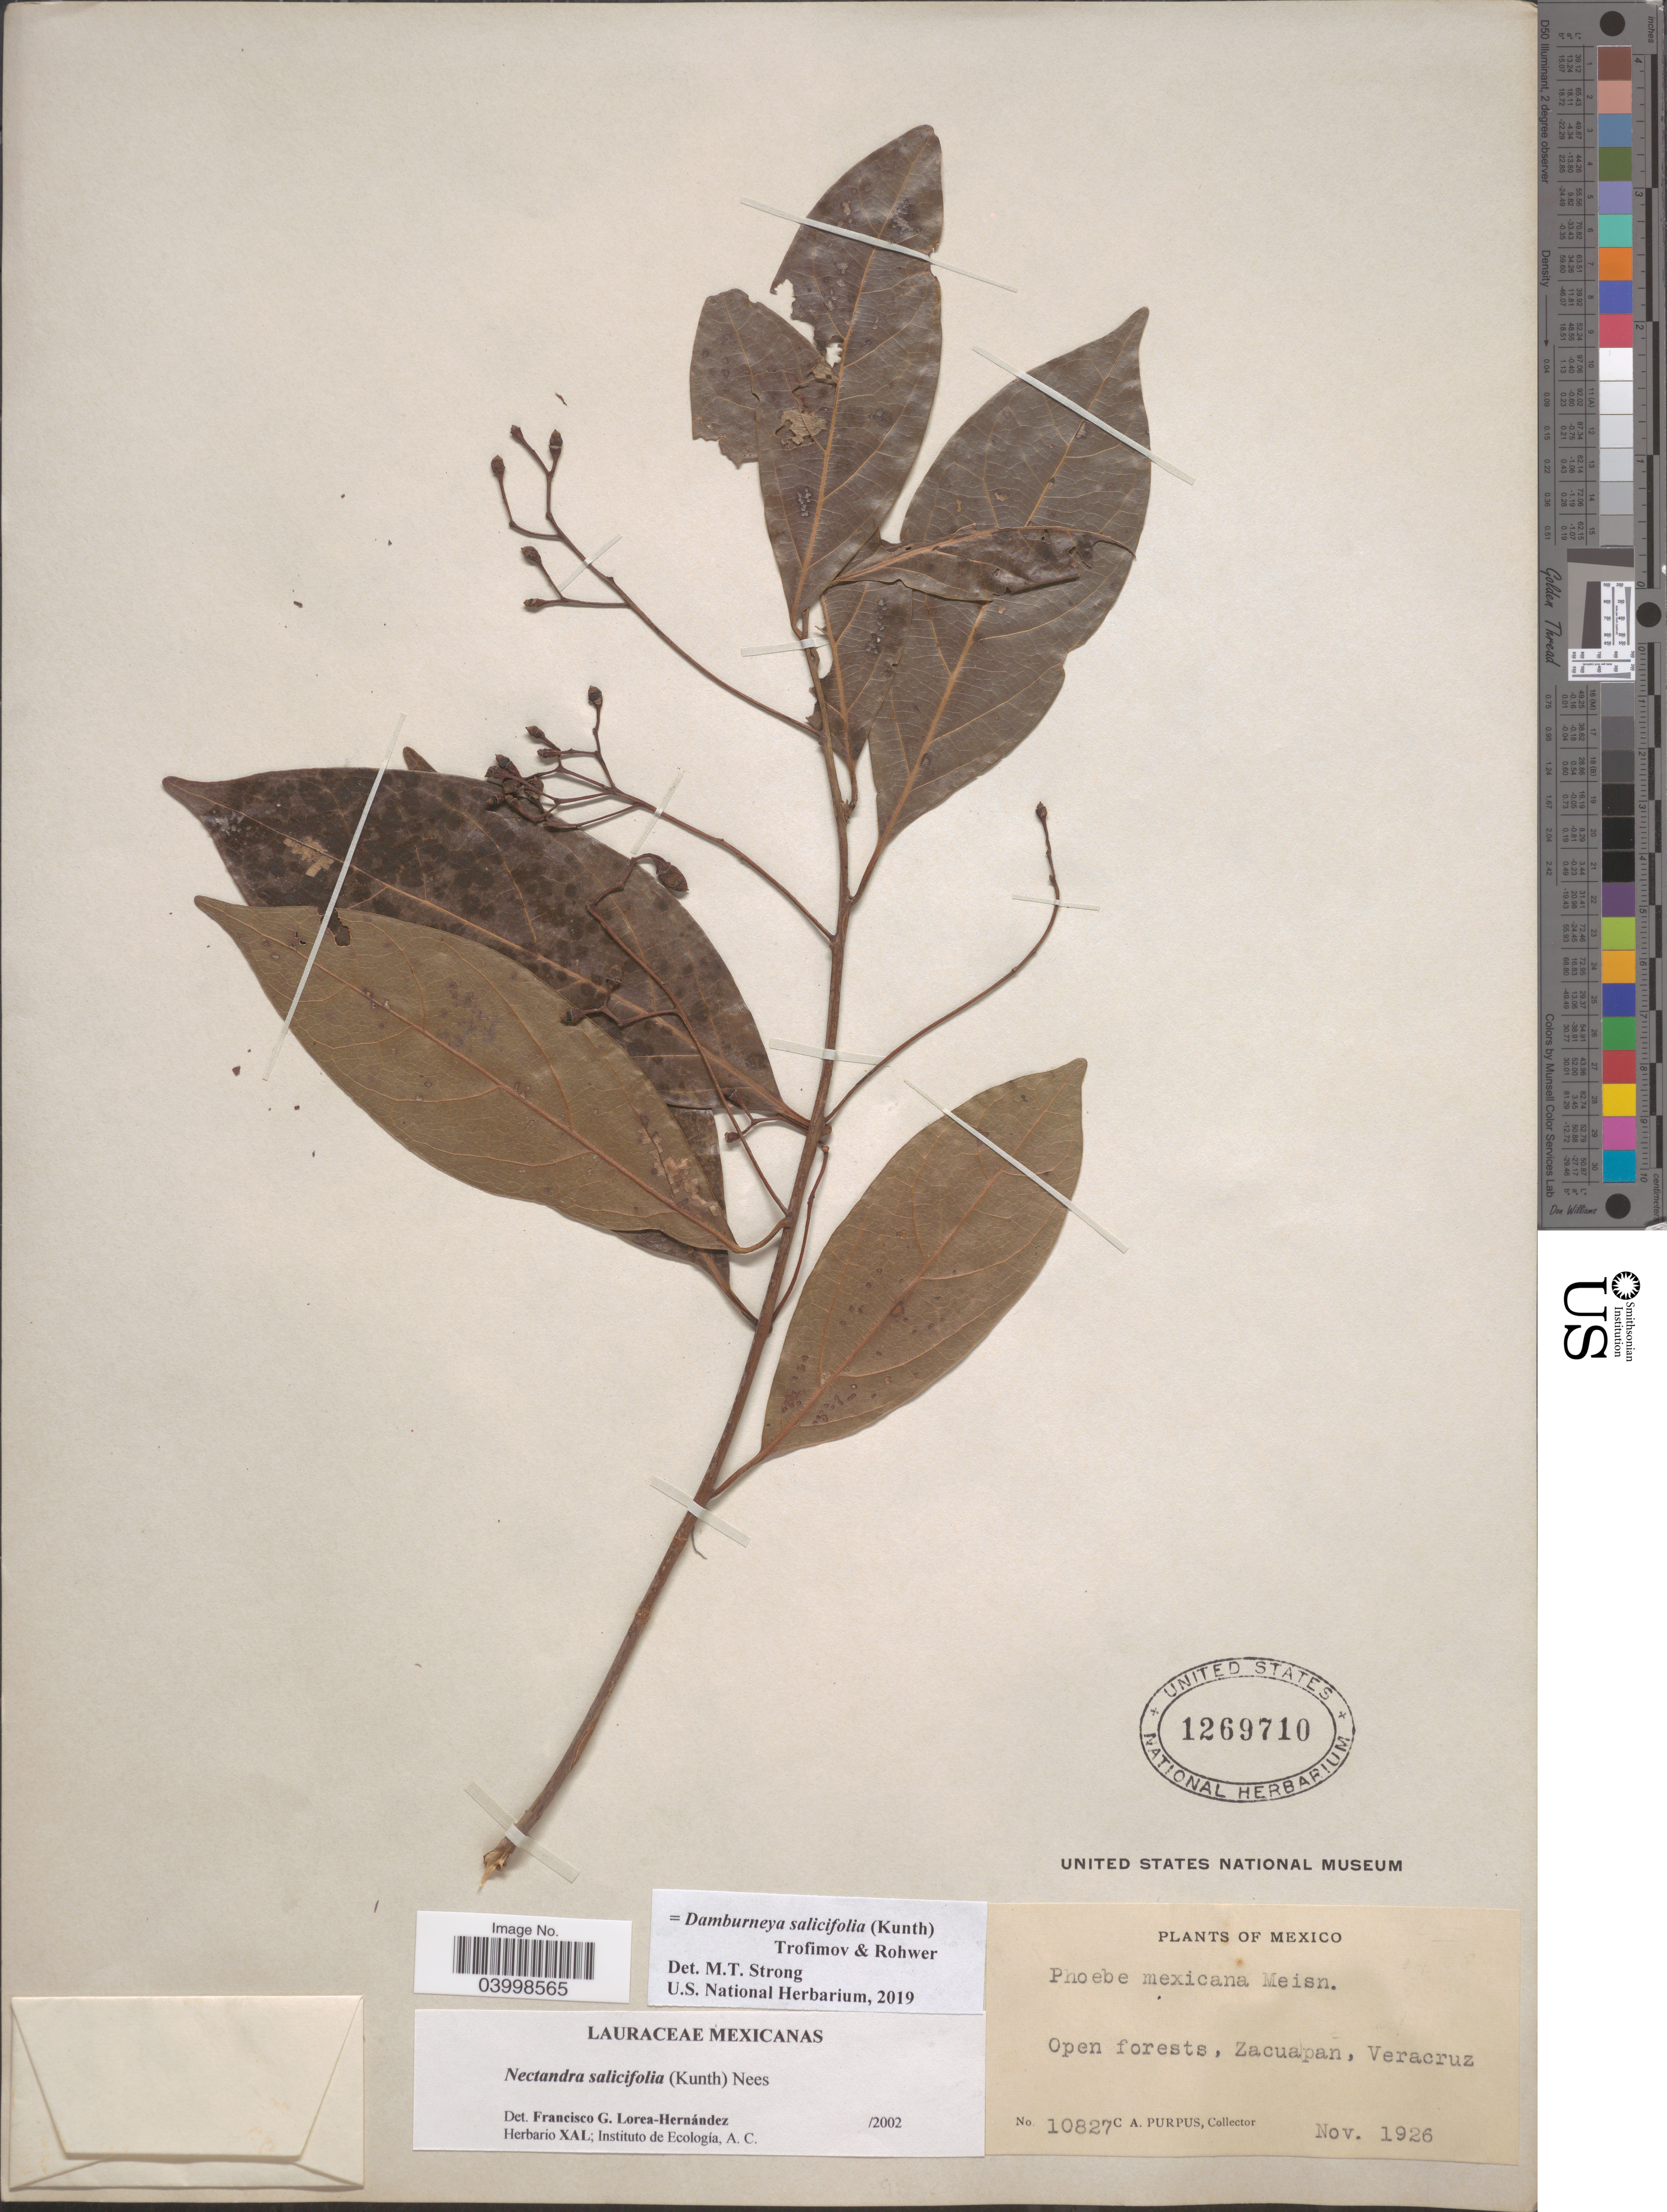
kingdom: Plantae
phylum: Tracheophyta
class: Magnoliopsida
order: Laurales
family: Lauraceae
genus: Damburneya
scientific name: Damburneya salicifolia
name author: (Kunth) Trofimov & Rohwer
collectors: C. A. Purpus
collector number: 10827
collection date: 1926-11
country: Mexico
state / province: Veracruz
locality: Zacuapan, Veracruz.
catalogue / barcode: US 1269710